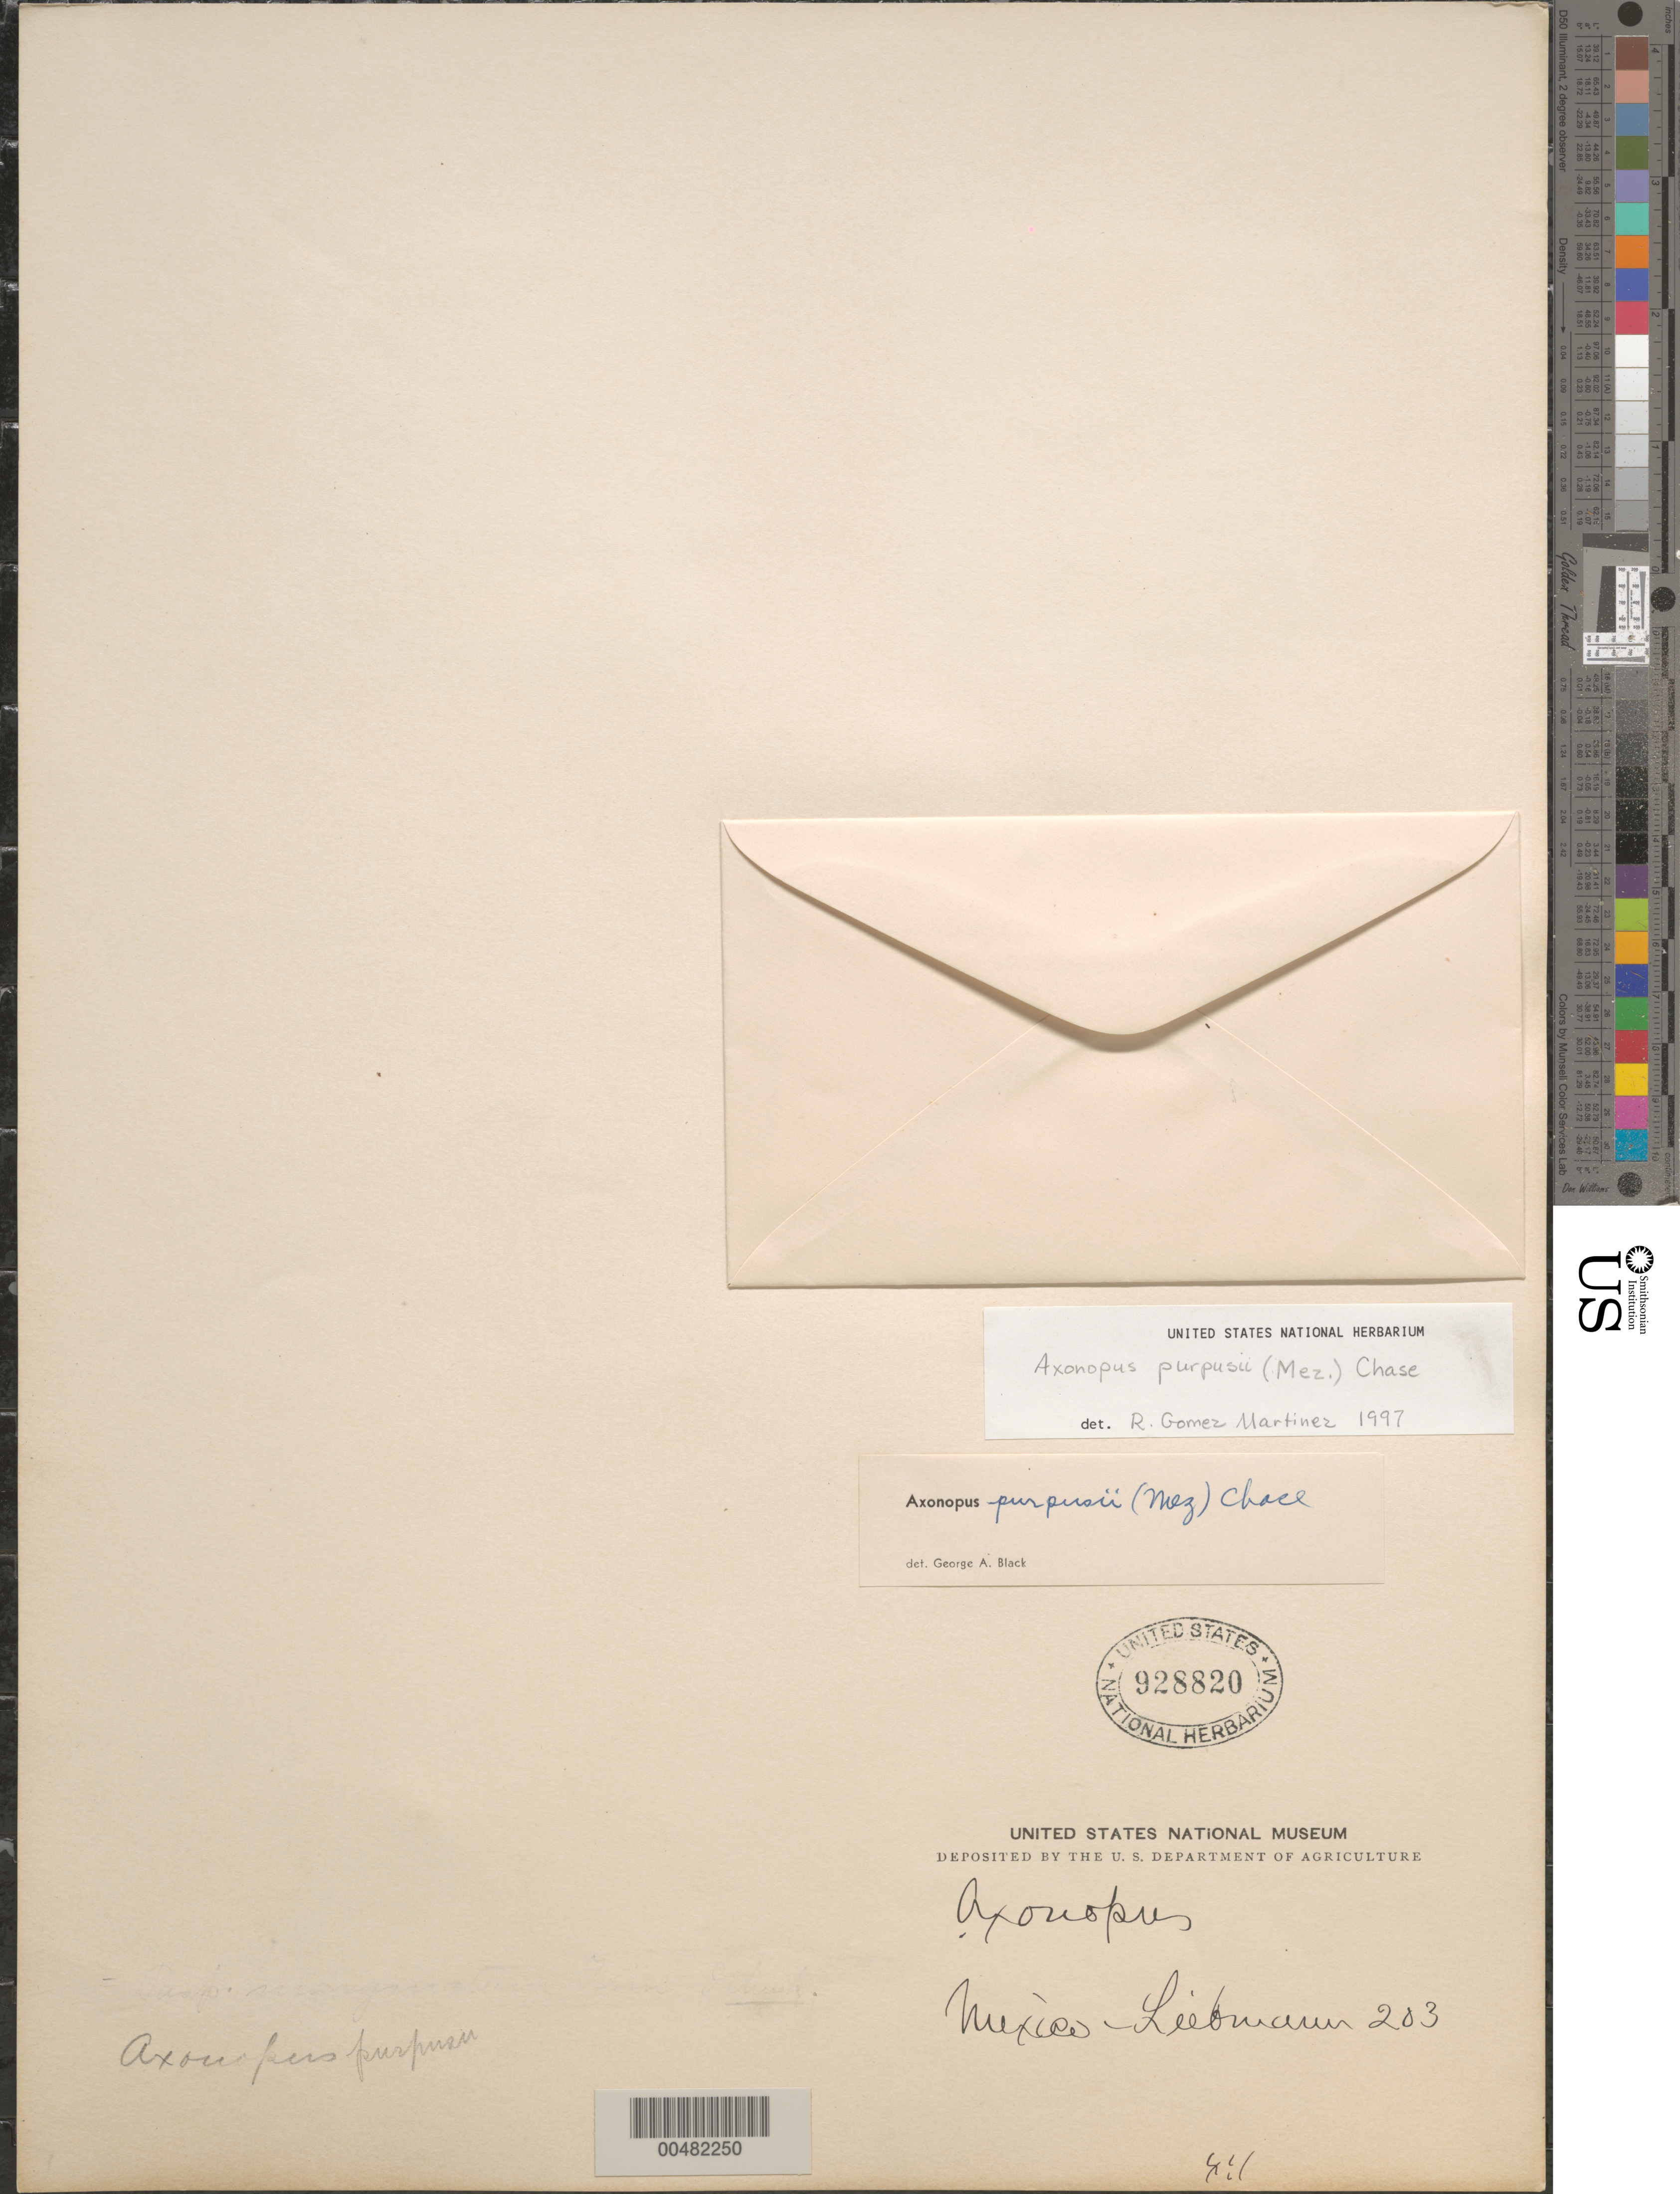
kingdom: Plantae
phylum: Tracheophyta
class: Liliopsida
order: Poales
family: Poaceae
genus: Axonopus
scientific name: Axonopus purpusii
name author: (Mez) Chase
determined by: Black, G. A.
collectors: F. M. Liebmann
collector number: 203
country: Mexico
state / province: Jalisco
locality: San Ramon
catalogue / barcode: US 928820